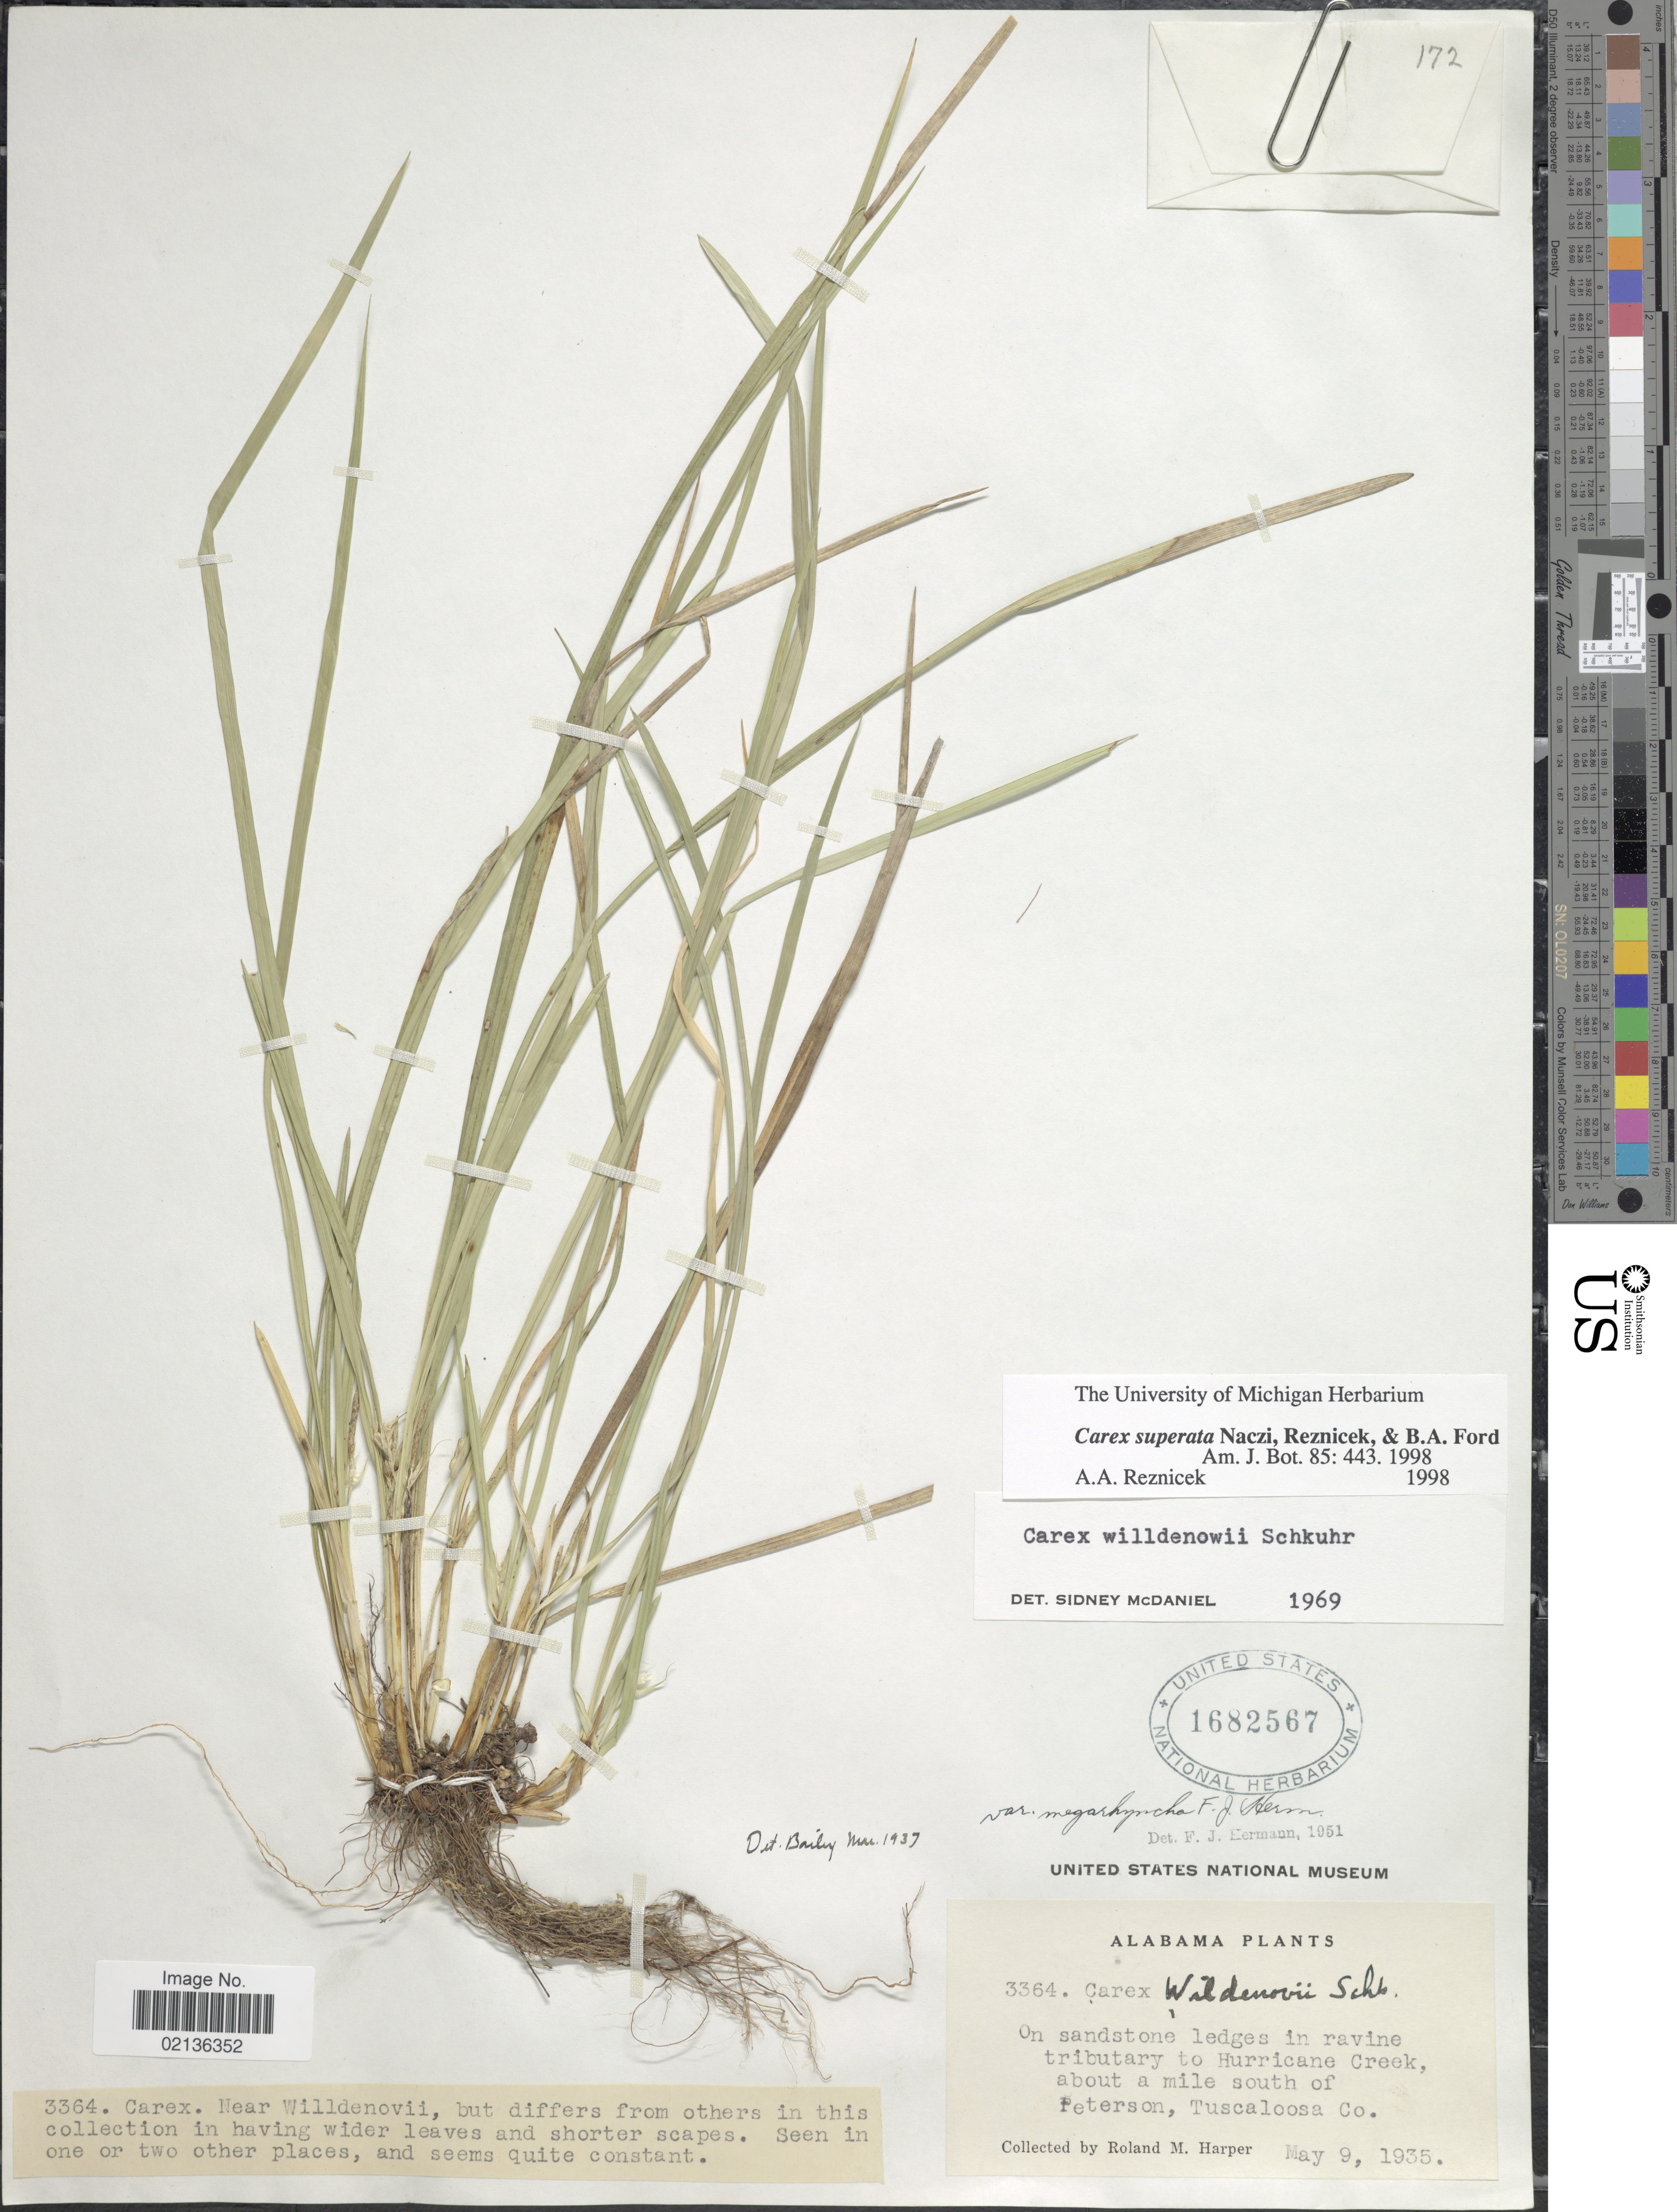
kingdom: Plantae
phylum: Tracheophyta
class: Liliopsida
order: Poales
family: Cyperaceae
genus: Carex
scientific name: Carex superata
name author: Naczi et al.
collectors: R. M. Harper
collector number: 3364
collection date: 1935-05-09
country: United States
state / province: Alabama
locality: On sandstone ledges in ravine triburaty to Hurricane Creek, about a mile south of Peterson, Tuscaloosa Co.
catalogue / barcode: US 1682567